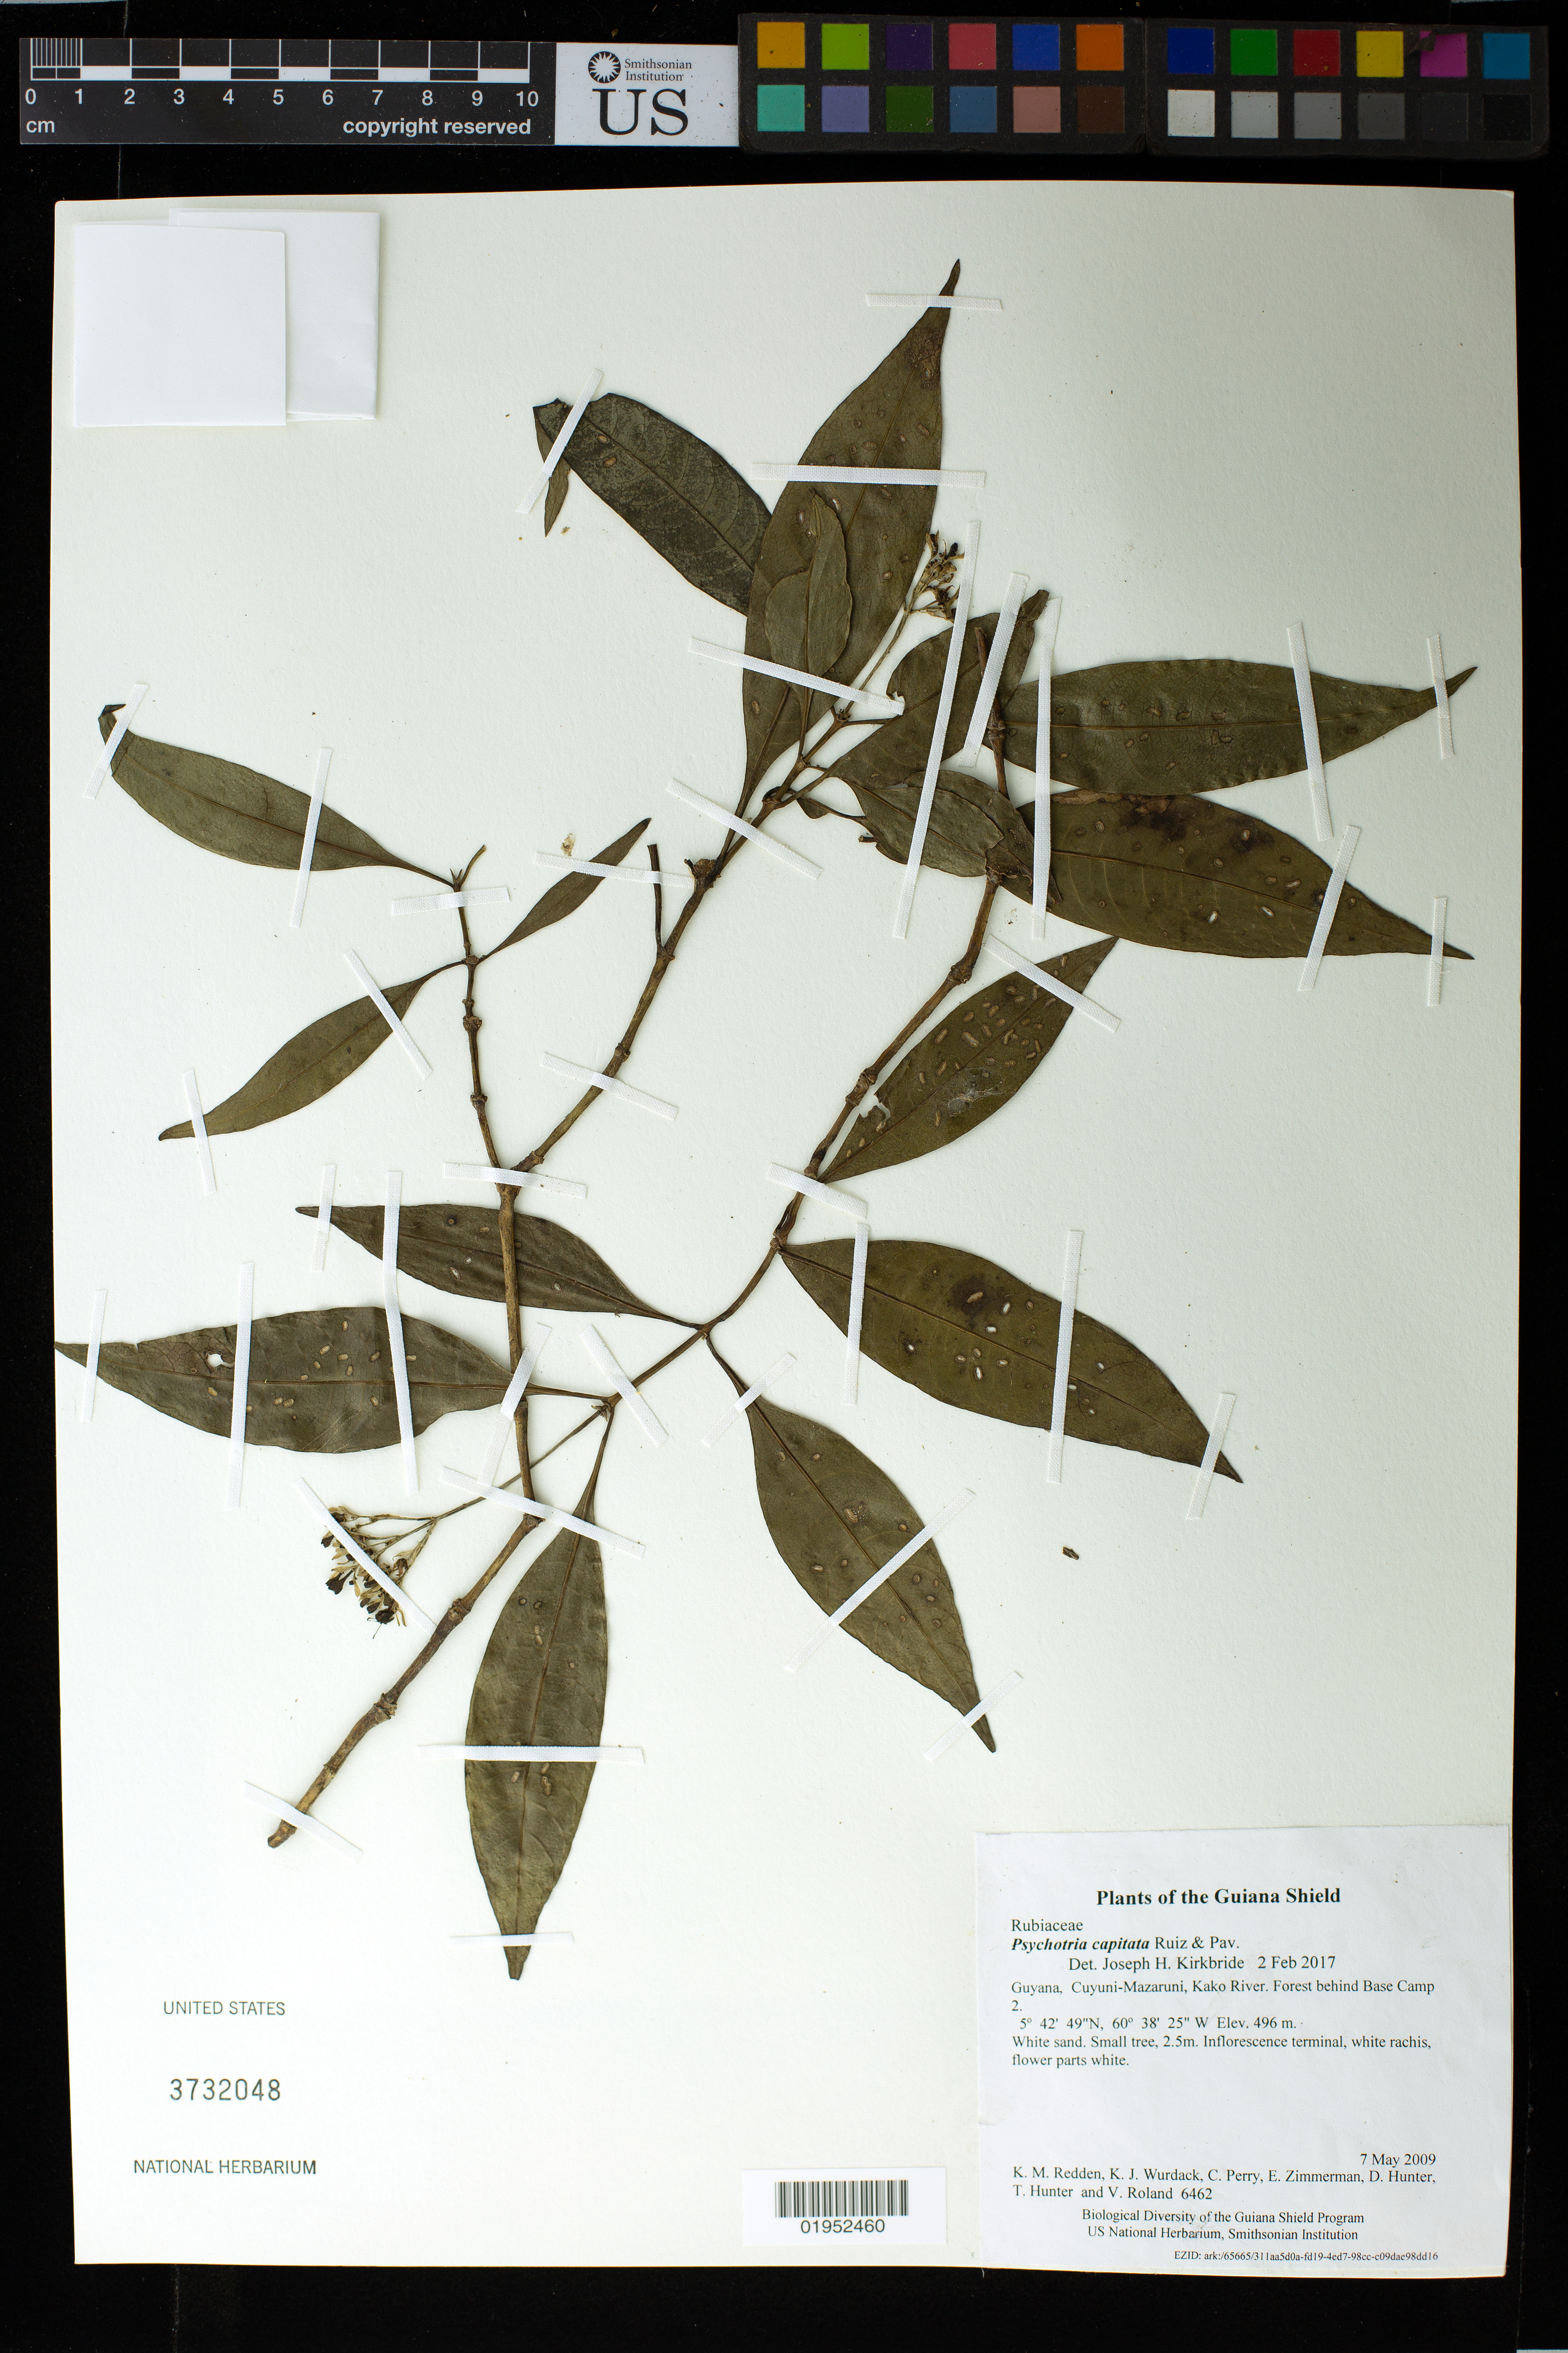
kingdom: Plantae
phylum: Tracheophyta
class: Magnoliopsida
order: Gentianales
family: Rubiaceae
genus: Palicourea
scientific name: Palicourea violacea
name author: (Aubl.) A. Rich.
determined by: Kirkbride, J. H., Jr.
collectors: K. M. Redden, K. Wurdack, C. Perry, E. Zimmerman, D. Hunter, T. Hunter & V. Roland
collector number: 6462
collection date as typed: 7 May 2009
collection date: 2009-05-07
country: Guyana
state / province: Cuyuni-Mazaruni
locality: Kako River. Forest behind Base Camp 2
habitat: White sand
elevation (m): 496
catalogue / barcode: US 3732048